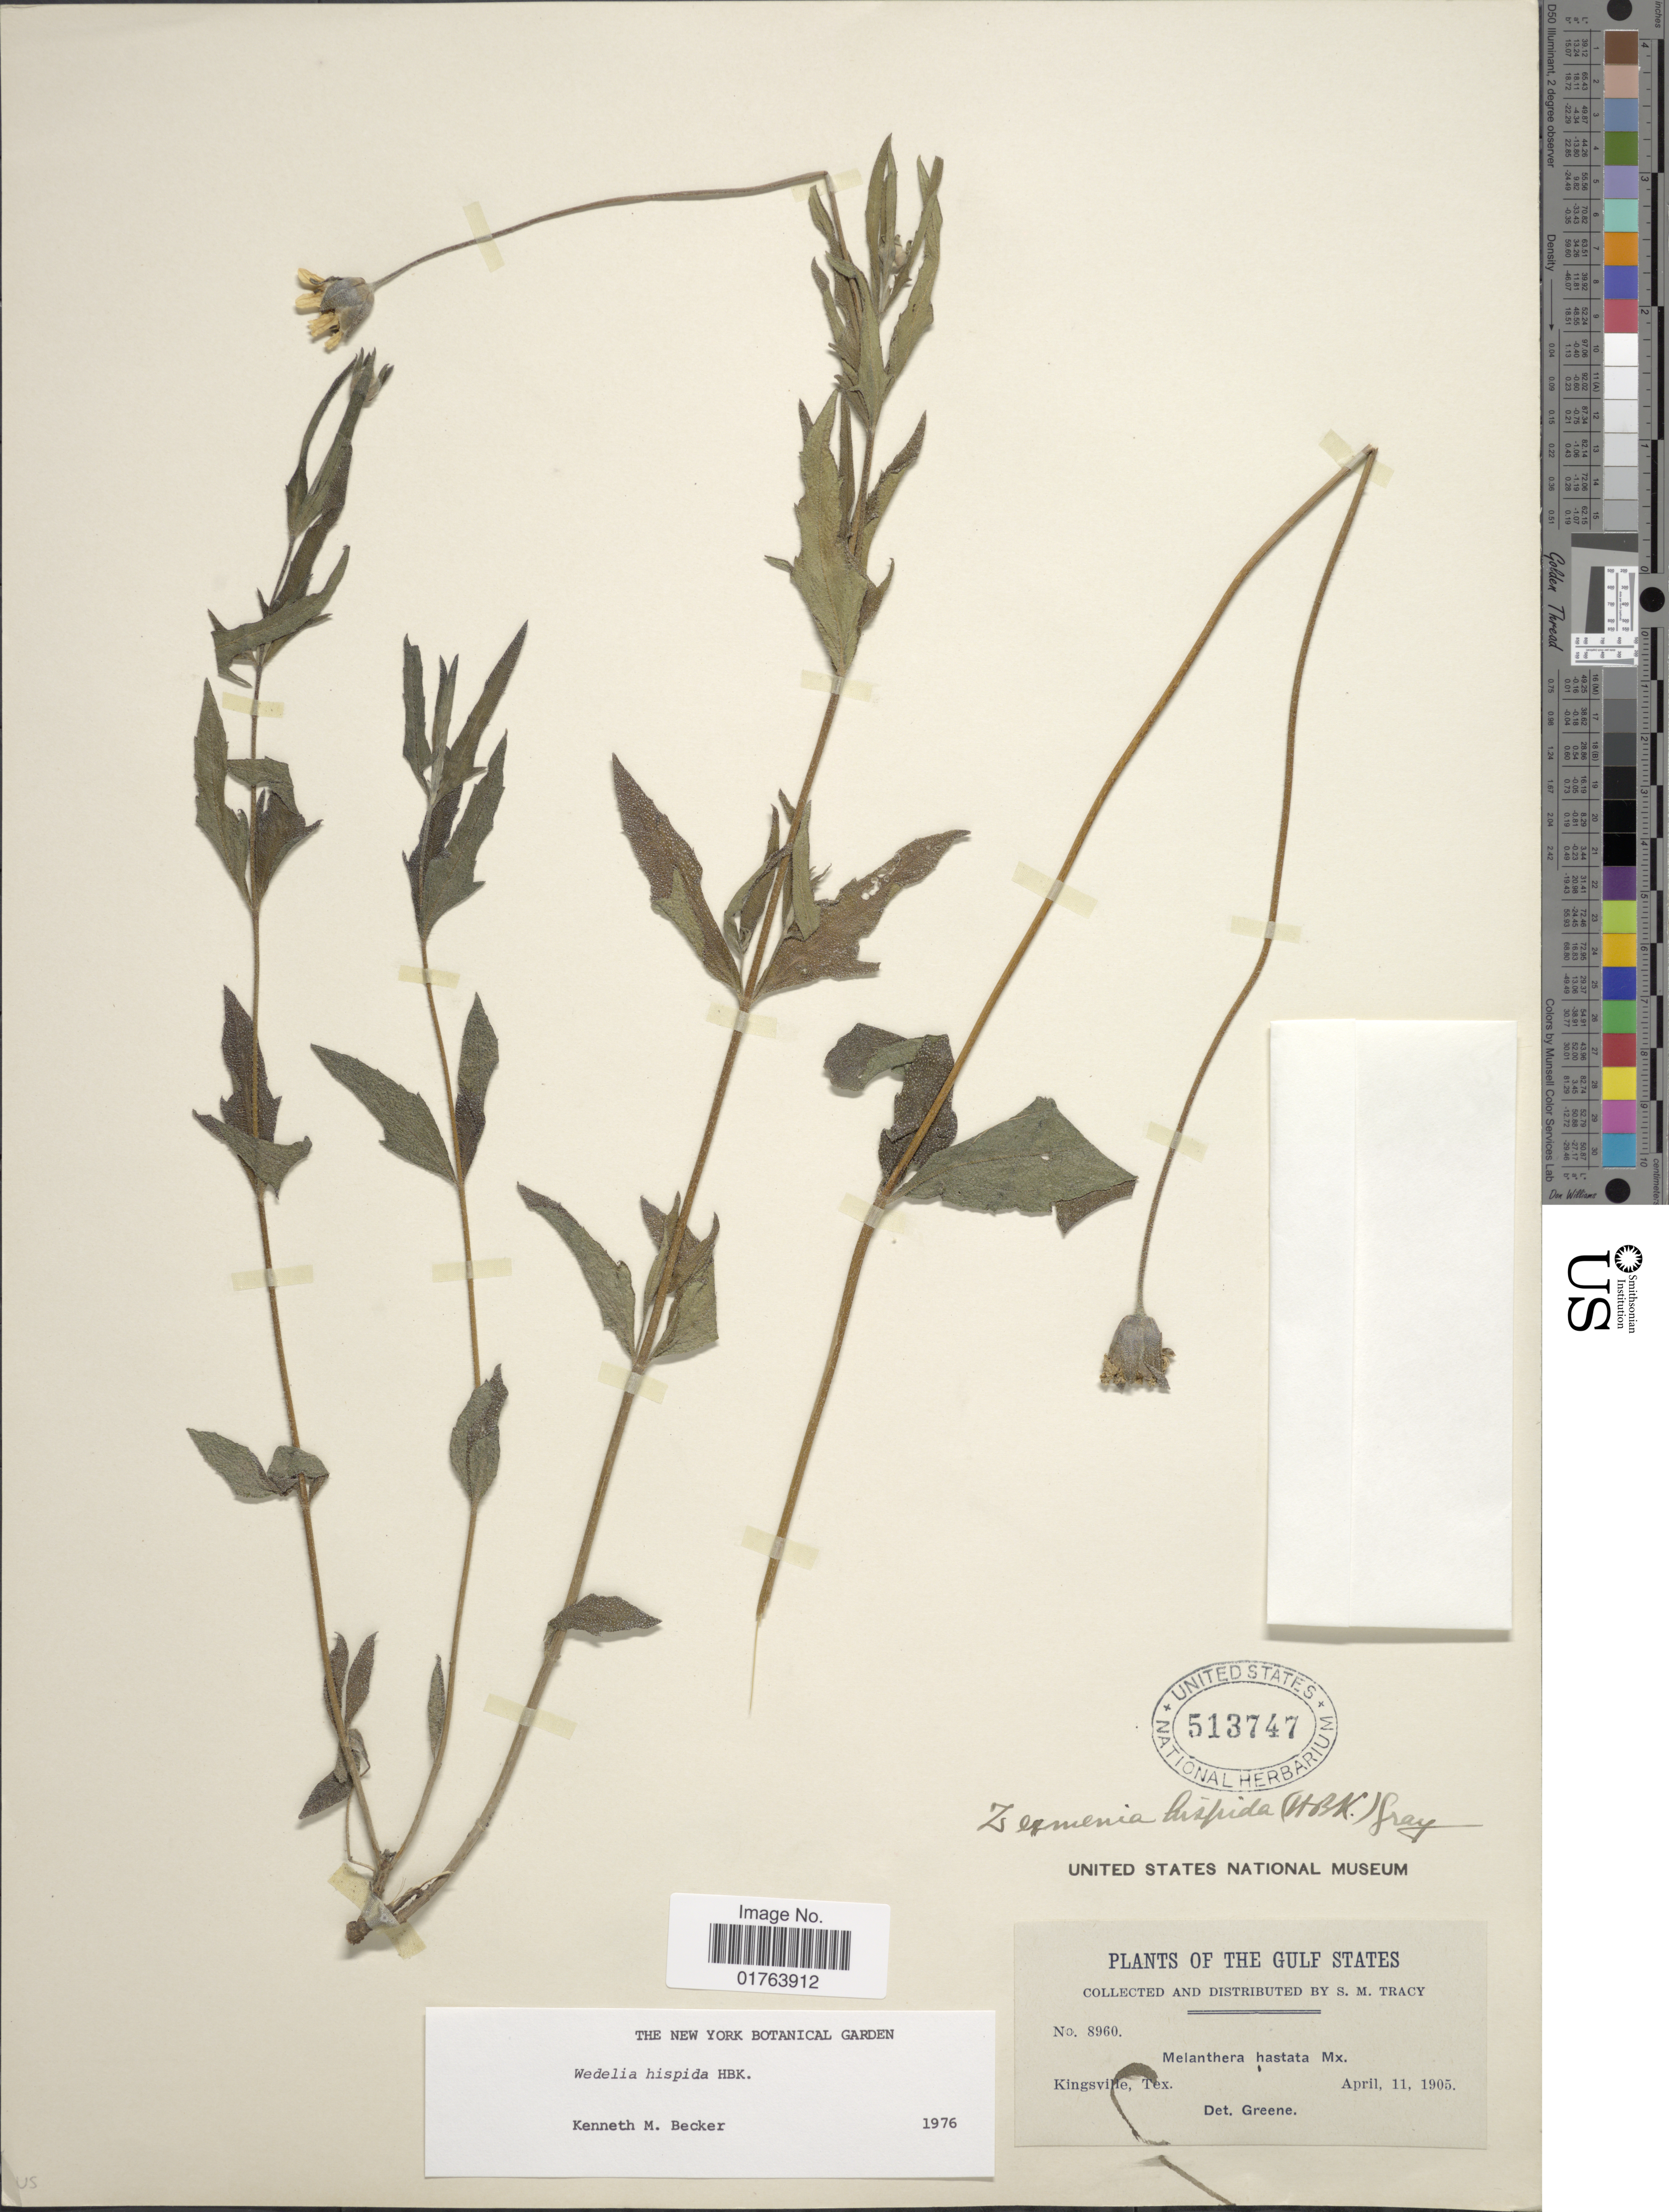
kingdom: Plantae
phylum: Tracheophyta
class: Magnoliopsida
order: Asterales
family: Asteraceae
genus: Wedelia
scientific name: Wedelia acapulcensis var. hispida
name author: (Kunth) Strother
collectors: S. M. Tracy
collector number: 8960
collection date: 1905-04-11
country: United States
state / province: Texas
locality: The Gulf States, Kingsville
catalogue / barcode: US 513747